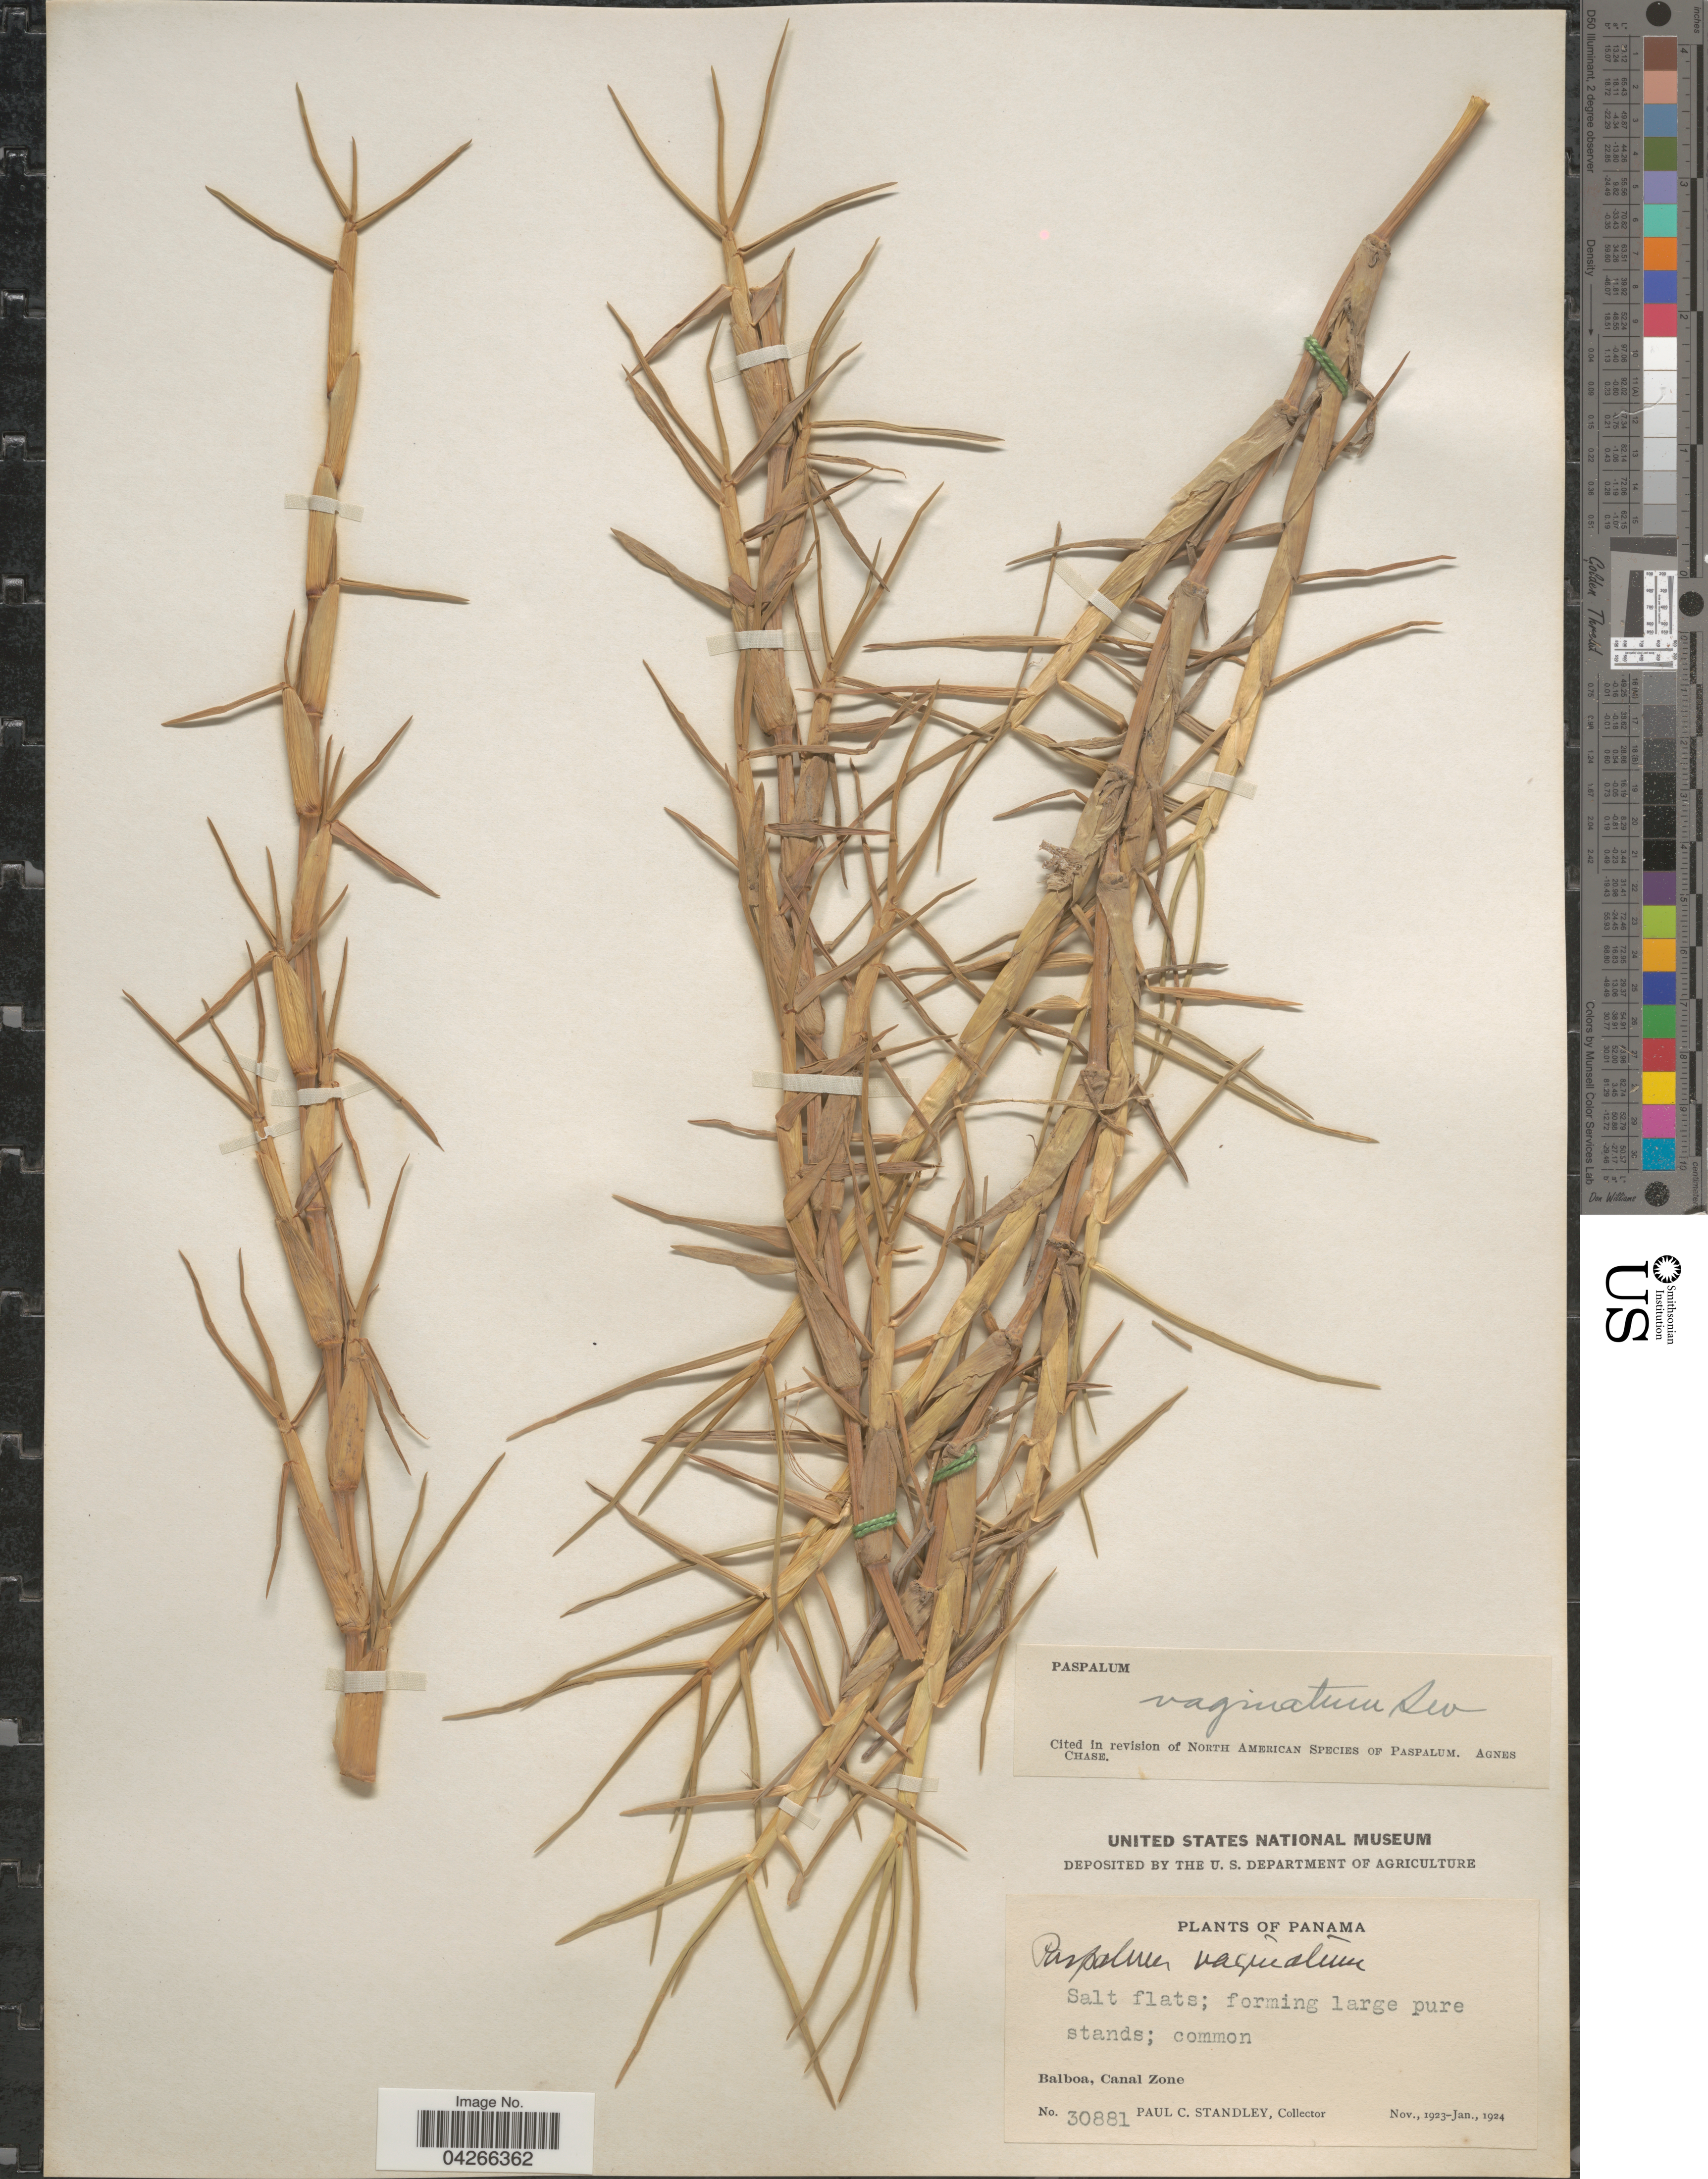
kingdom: Plantae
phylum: Tracheophyta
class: Liliopsida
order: Poales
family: Poaceae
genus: Paspalum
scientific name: Paspalum distichum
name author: L.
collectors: P. C. Standley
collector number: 30881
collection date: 1923-11/1924-01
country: Panama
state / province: Colón / Panamá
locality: Balboa, Canal Zone.